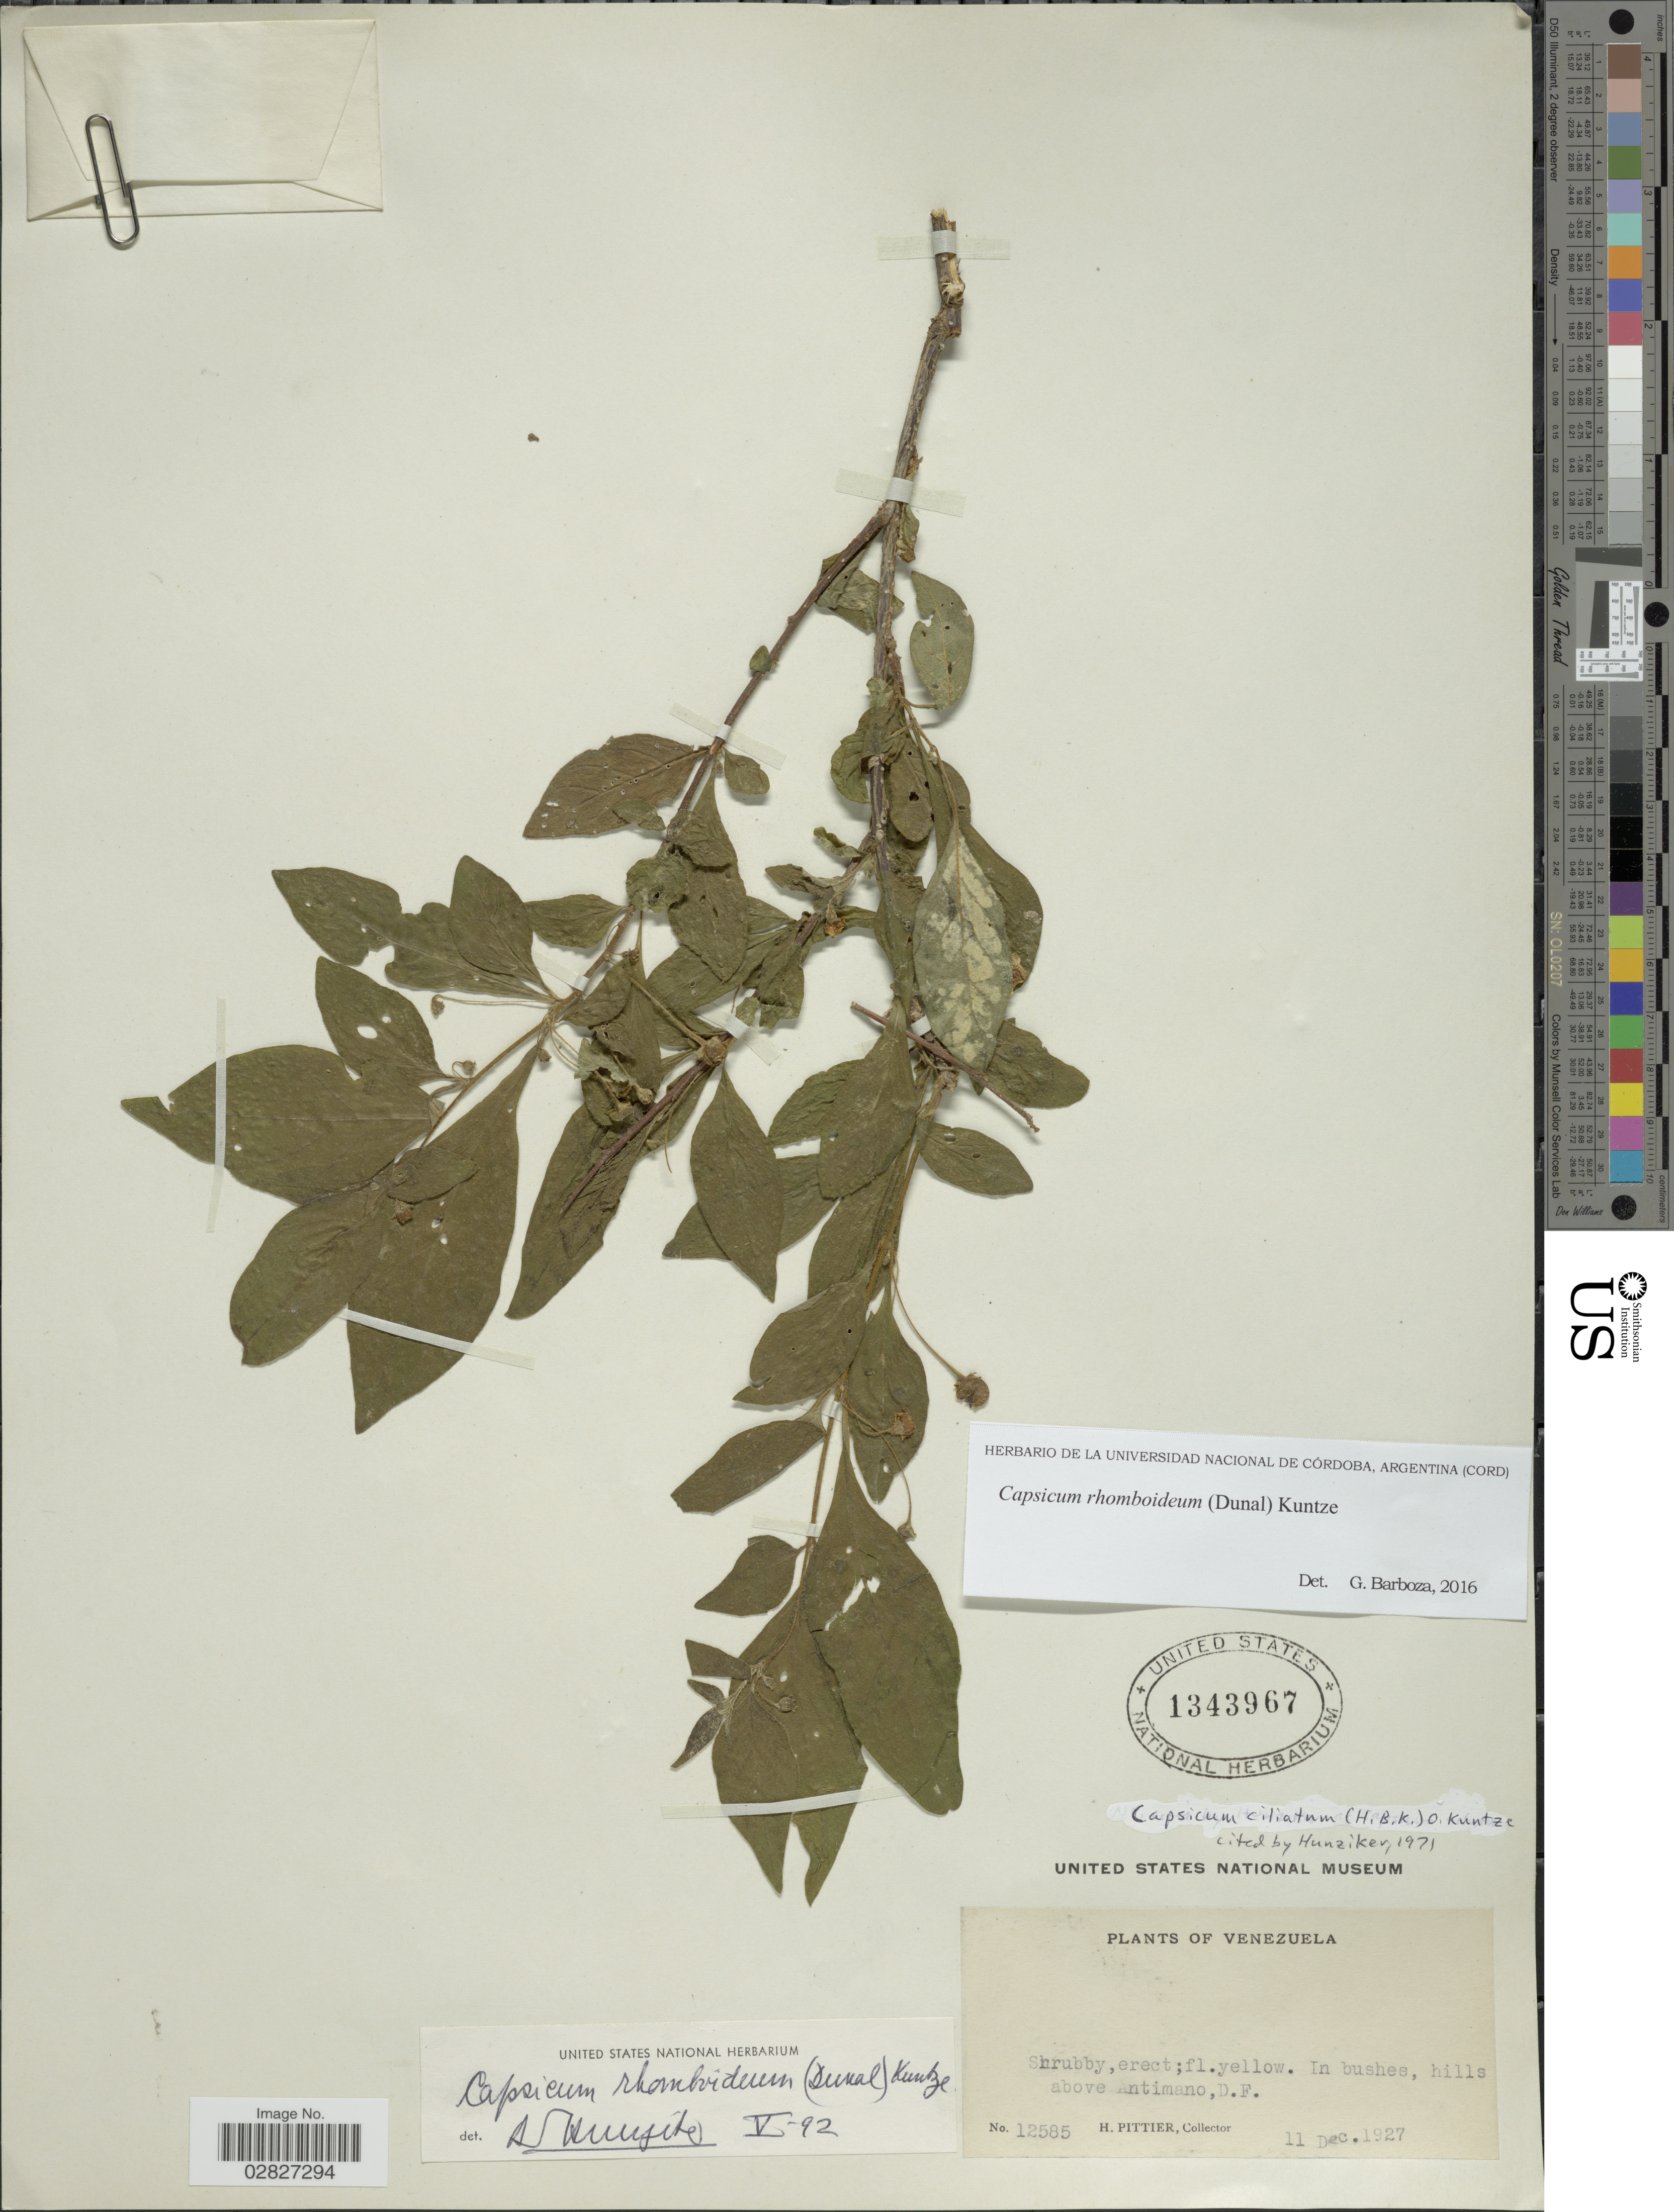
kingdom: Plantae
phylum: Tracheophyta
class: Magnoliopsida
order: Solanales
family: Solanaceae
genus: Capsicum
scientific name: Capsicum rhomboideum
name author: (Humb. & Bonpl. ex Dunal) Kuntze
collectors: H. F. Pittier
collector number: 12585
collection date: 1927-12-11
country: Venezuela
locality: In bushes, hills above Antimano, D.F.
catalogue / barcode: US 1343967